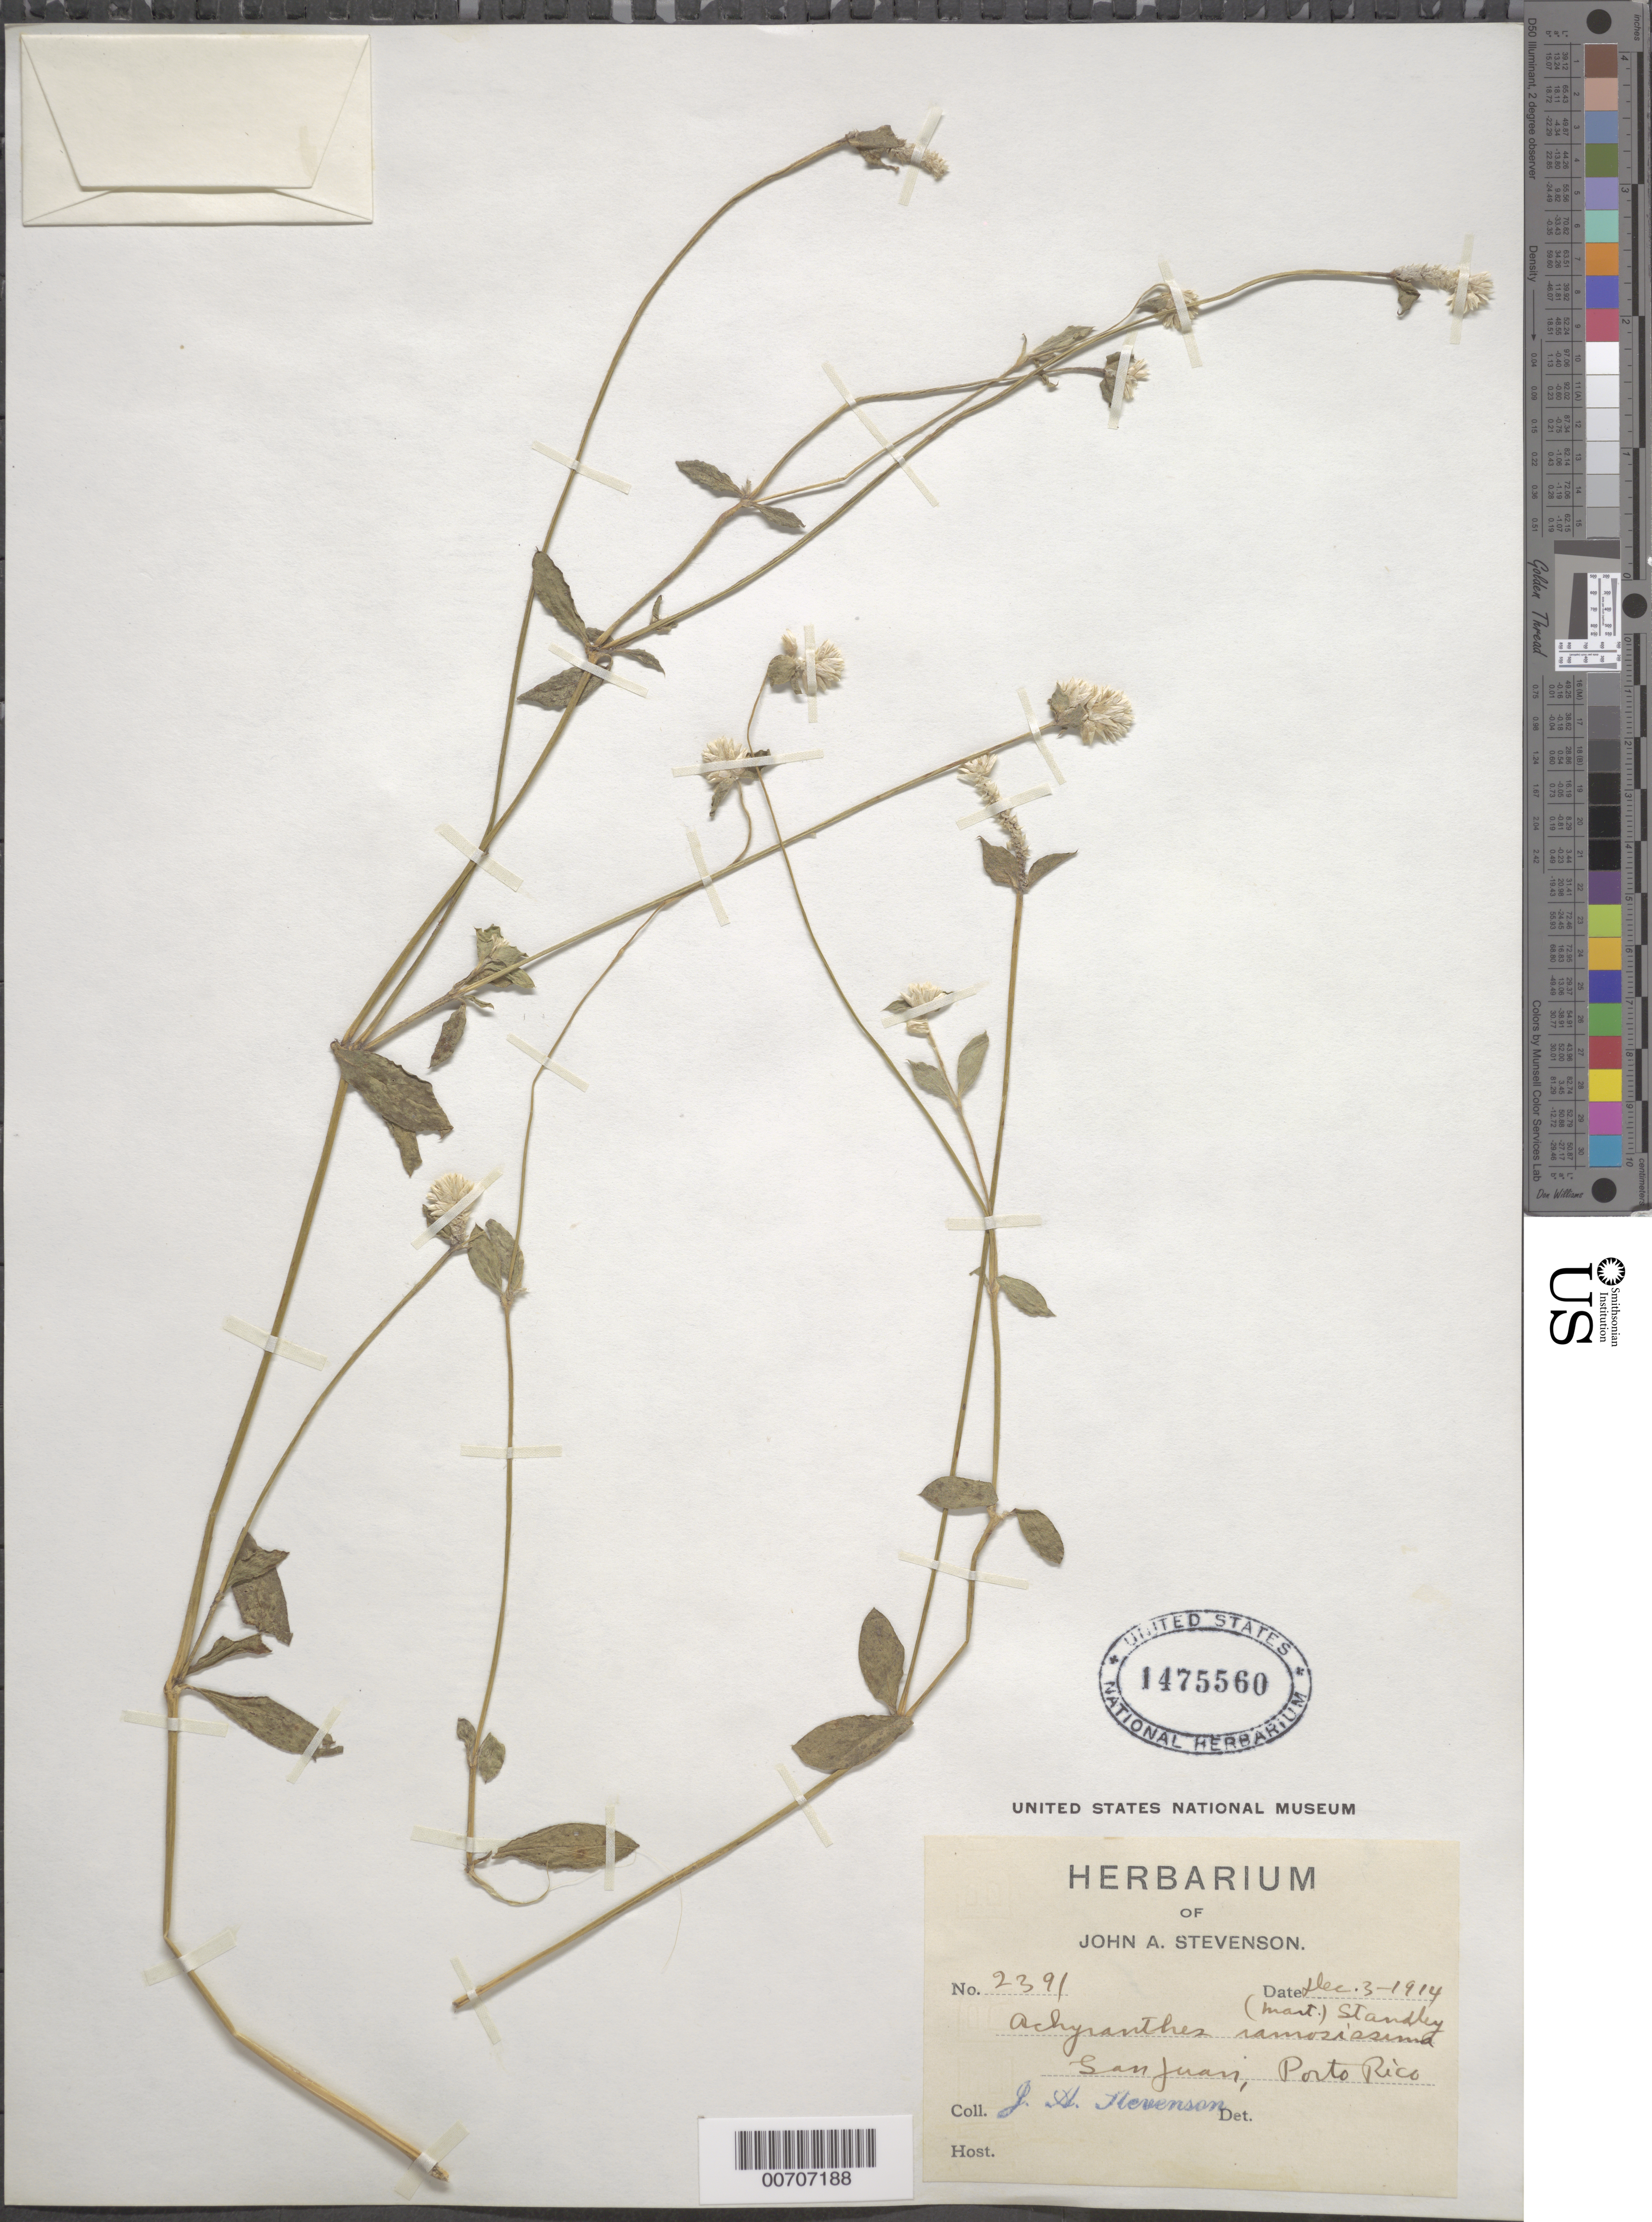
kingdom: Plantae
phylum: Tracheophyta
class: Magnoliopsida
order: Caryophyllales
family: Amaranthaceae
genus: Achyranthes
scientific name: Achyranthes ramosissima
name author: (Mart.) Standl.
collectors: J. Stevenson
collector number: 2391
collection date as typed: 03 Dec 1914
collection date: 1914-12-03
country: Puerto Rico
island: Greater Antilles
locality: San Juan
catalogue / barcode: US 1475560